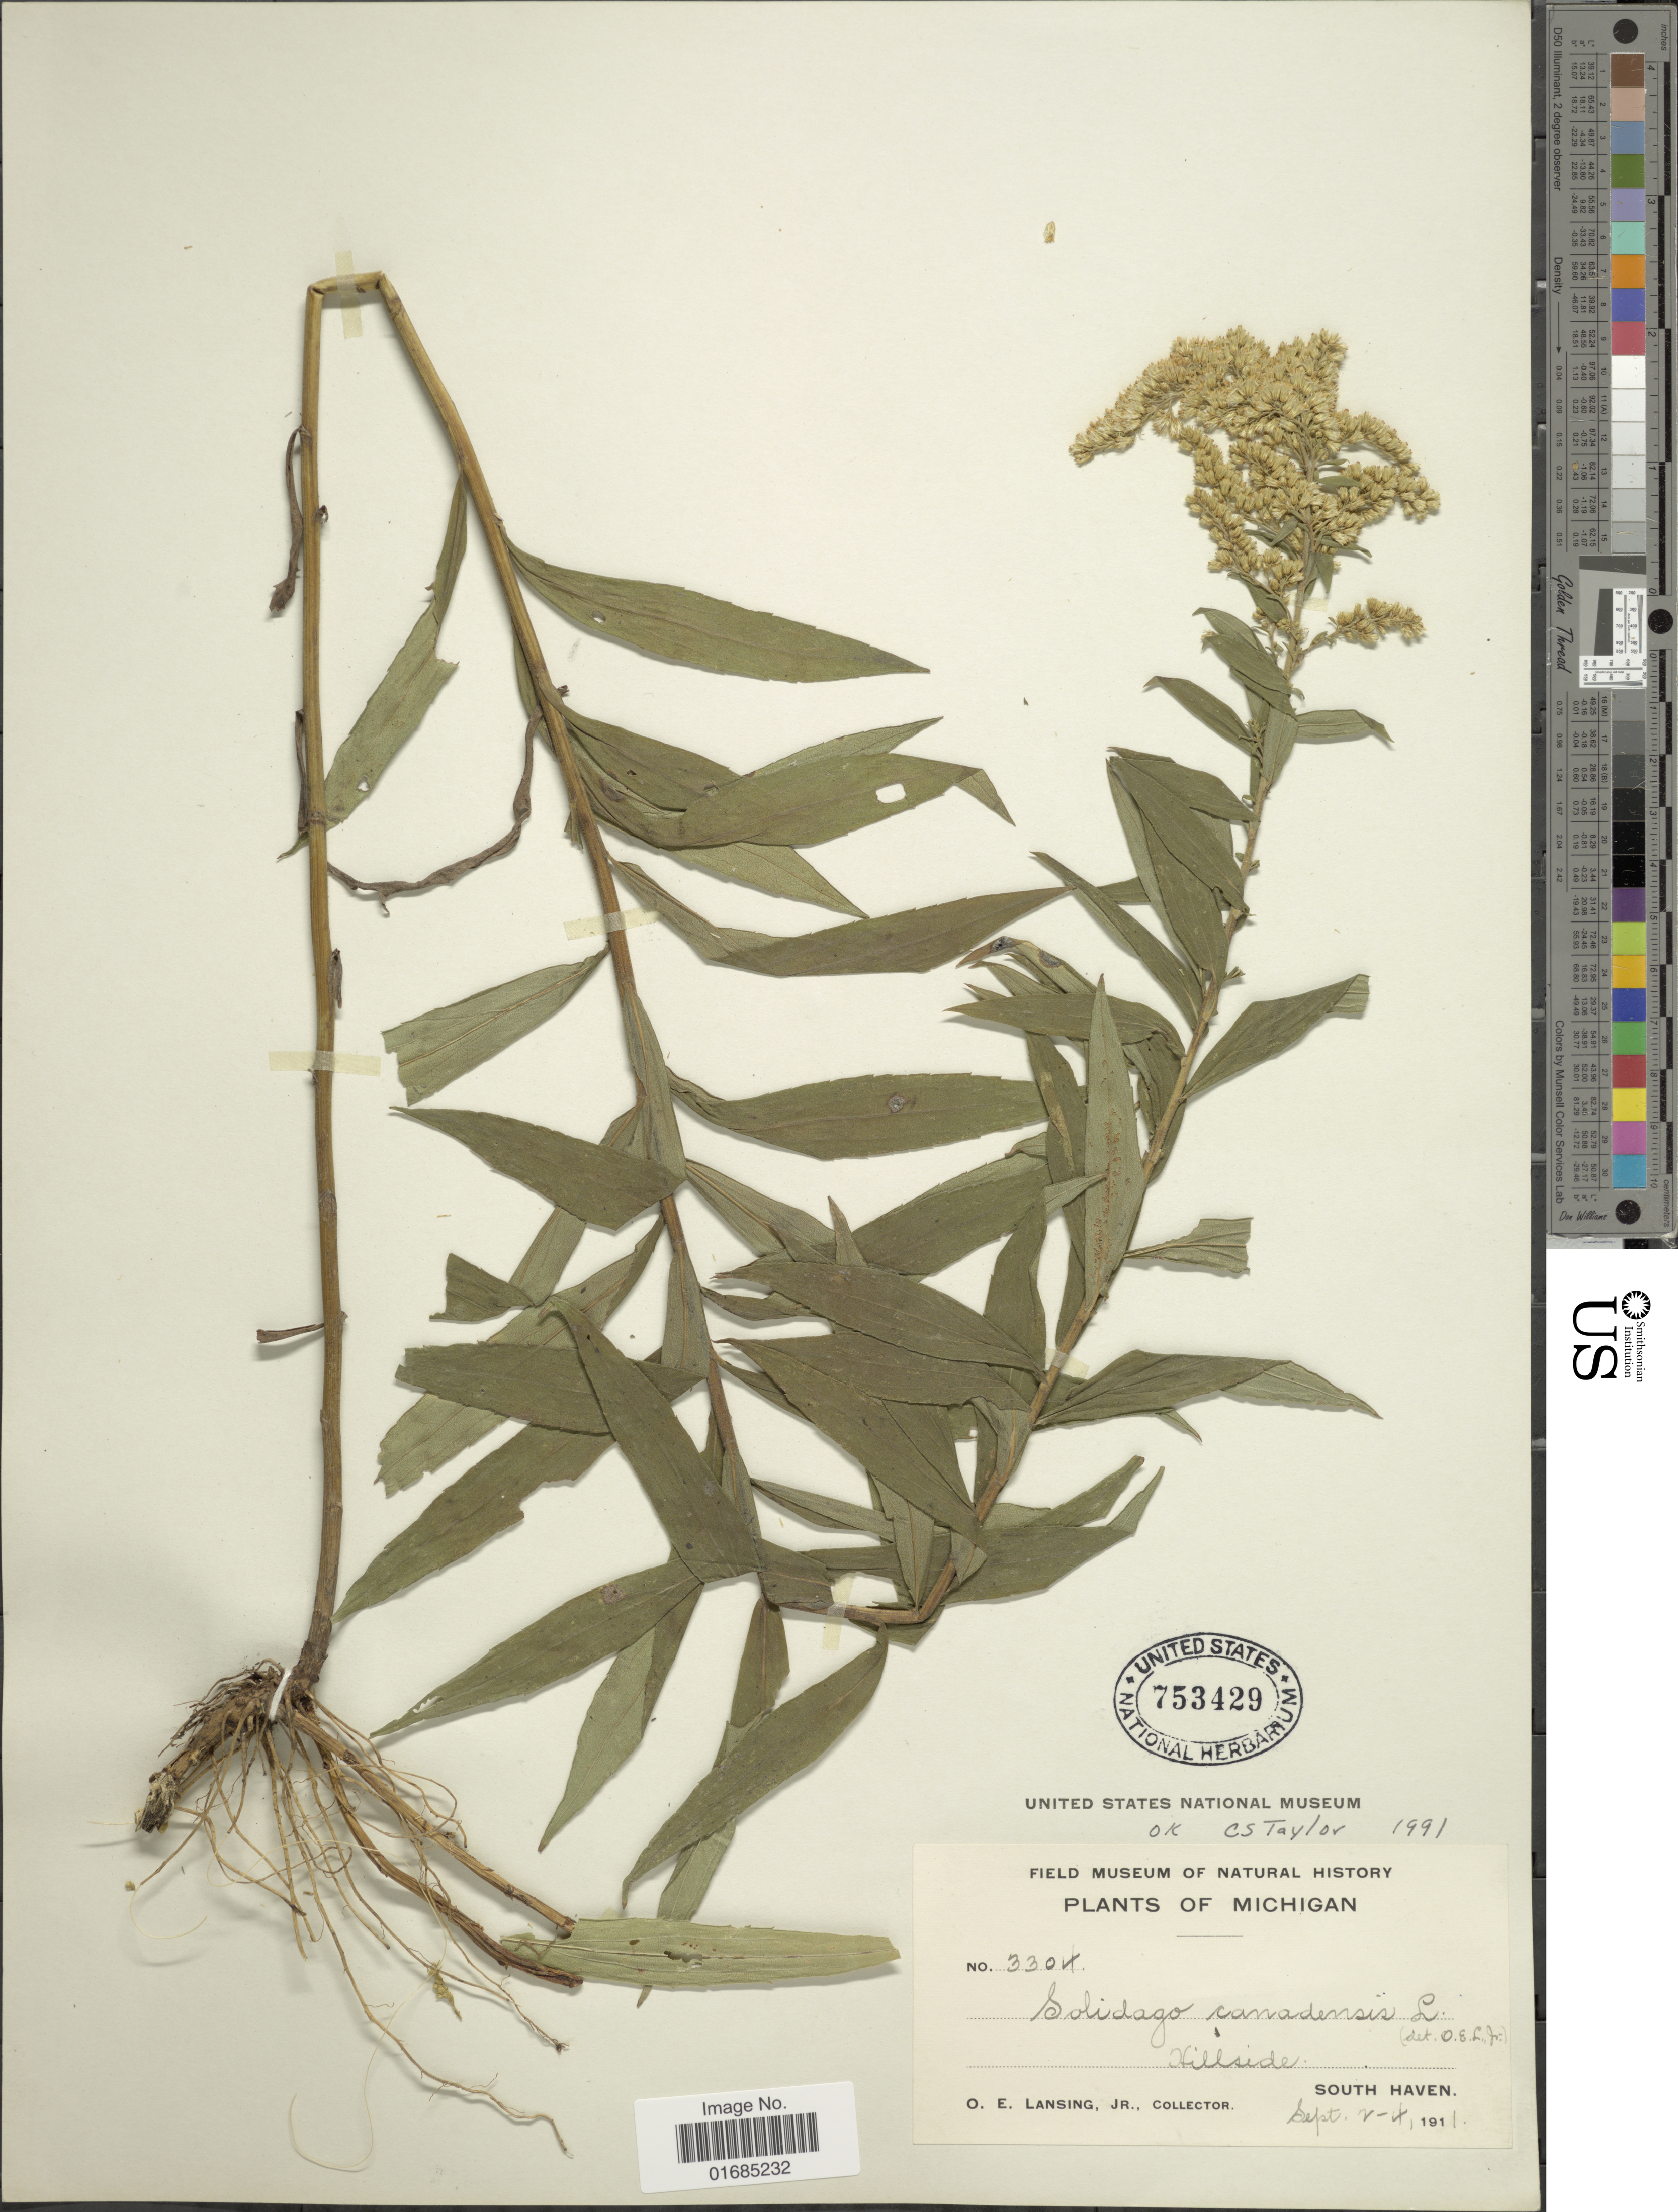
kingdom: Plantae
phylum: Tracheophyta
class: Magnoliopsida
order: Asterales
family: Asteraceae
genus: Solidago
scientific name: Solidago canadensis var. canadensis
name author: L.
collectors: O. Lansing Jr.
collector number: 3304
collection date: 1911-09-02/1911-09-04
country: United States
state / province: Michigan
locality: Hillside, South Haven.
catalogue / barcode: US 753429